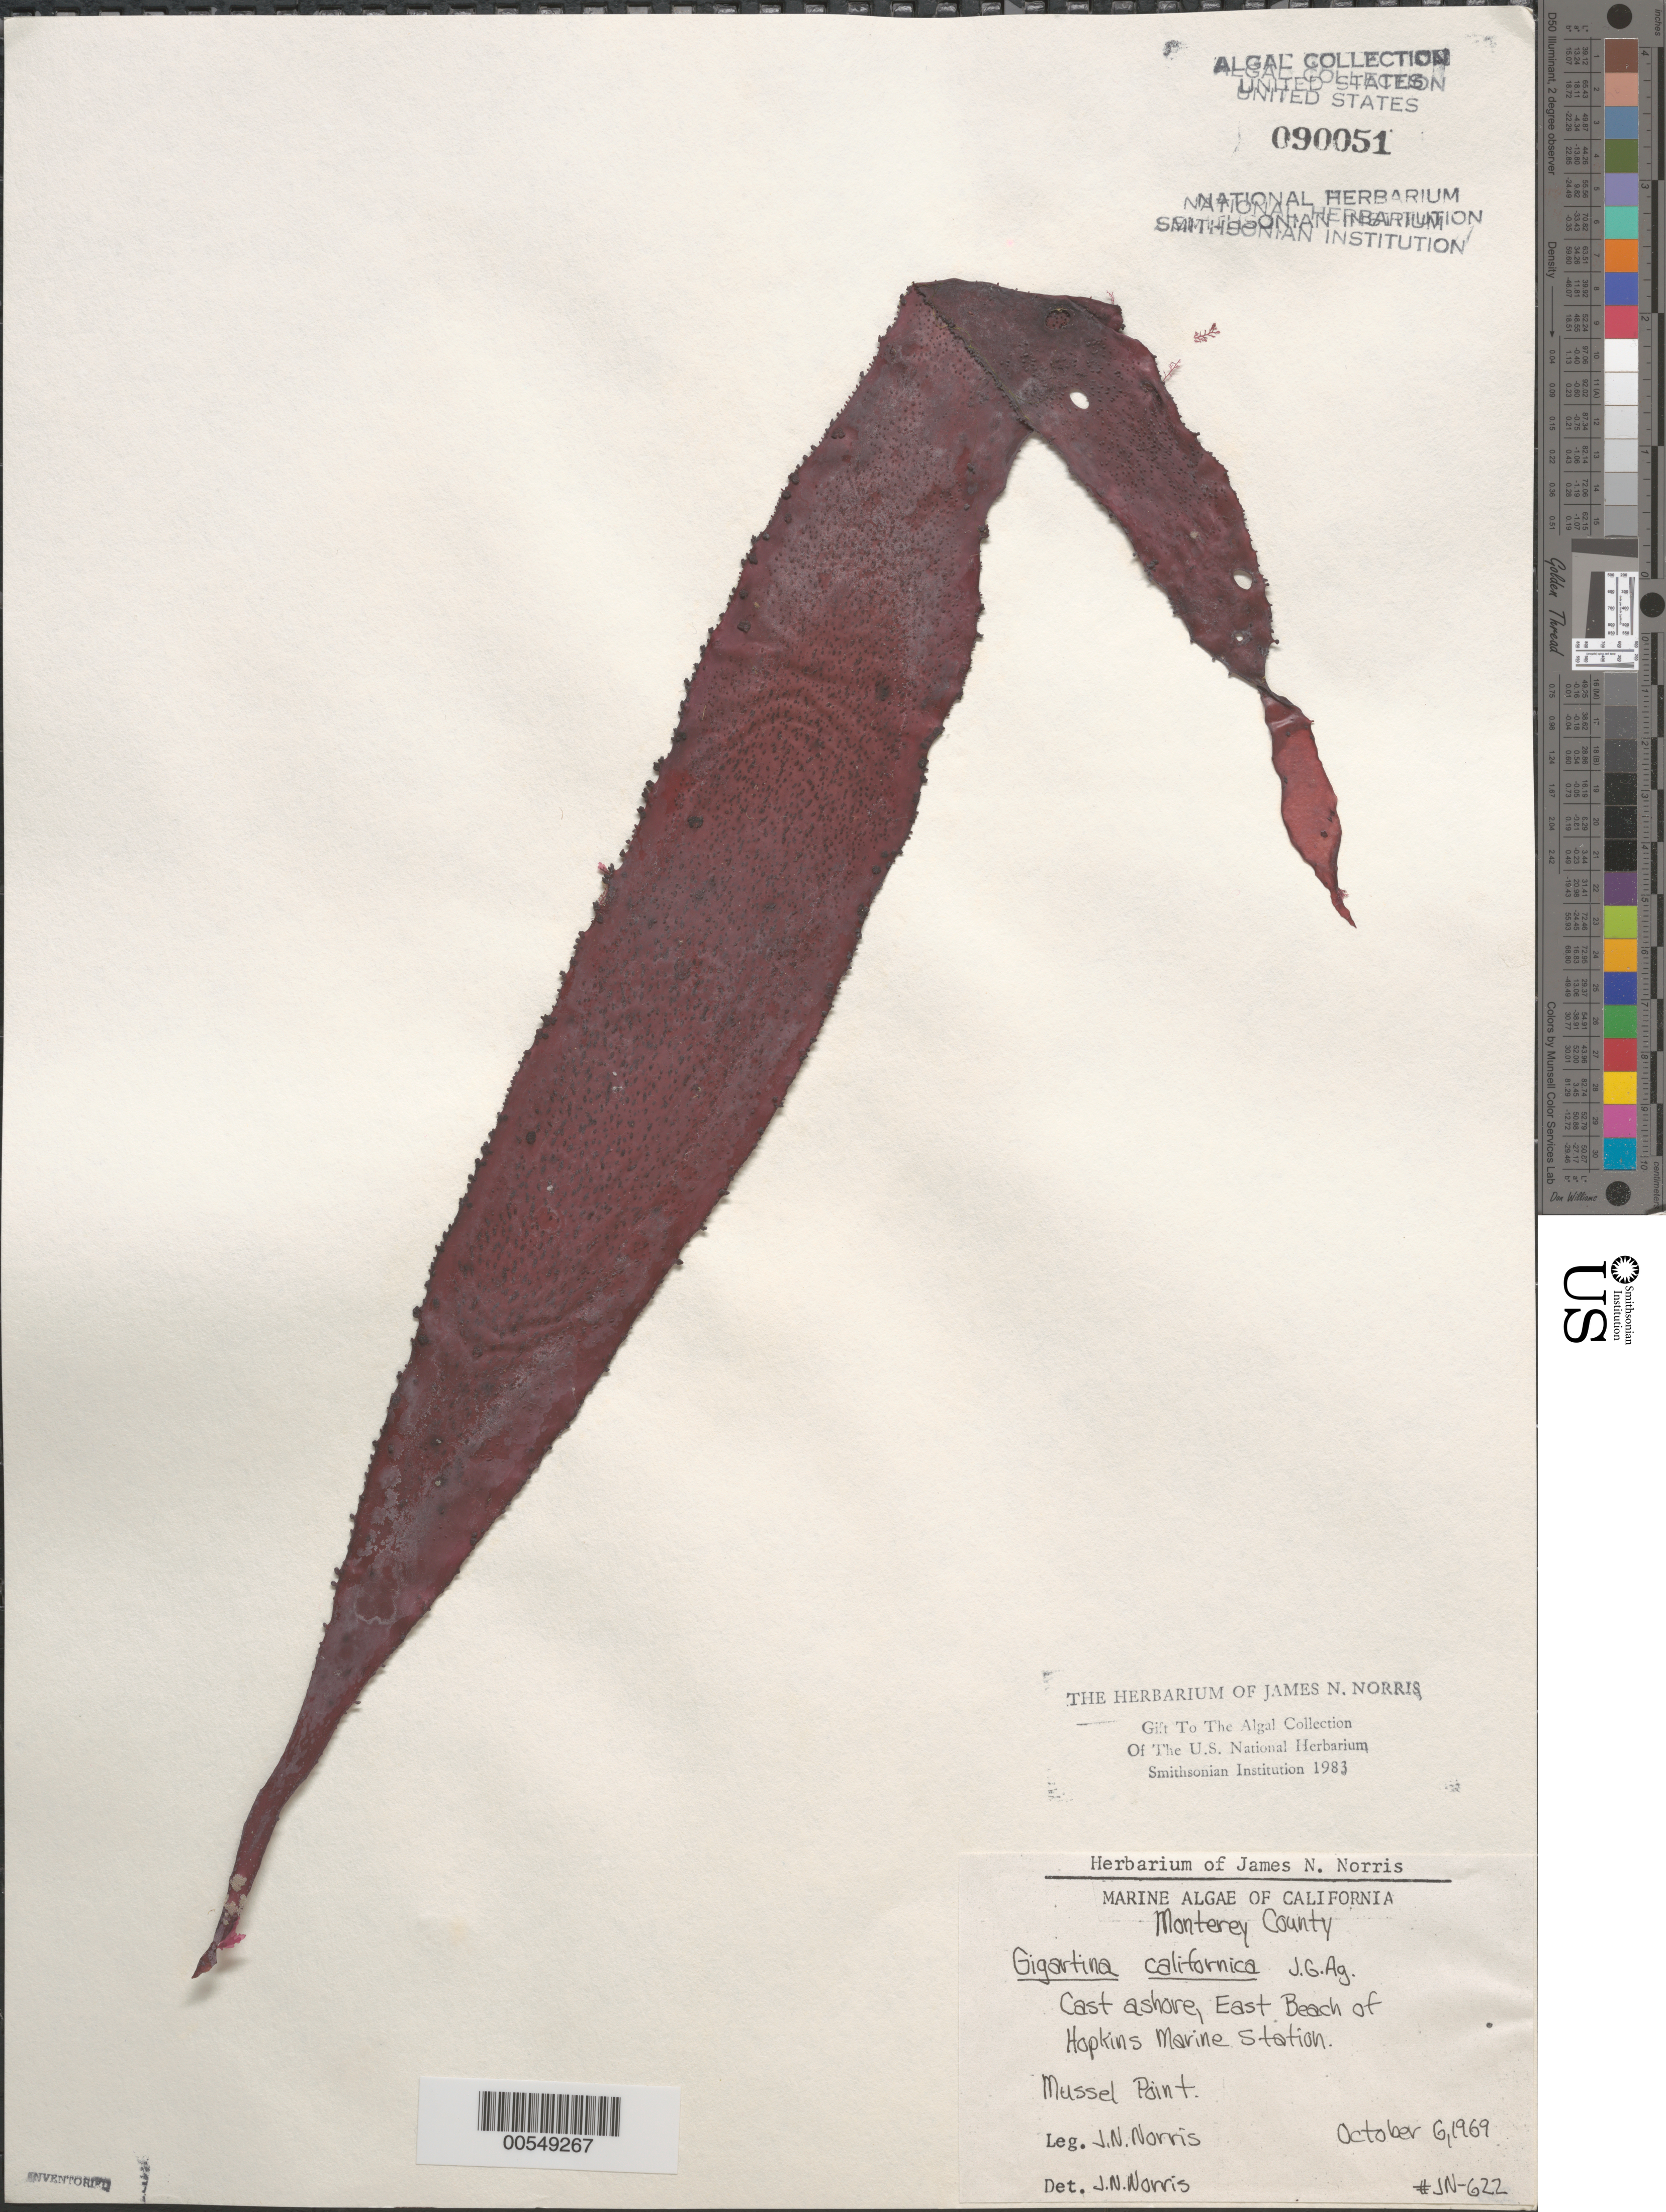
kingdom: Plantae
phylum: Rhodophyta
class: Florideophyceae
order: Gigartinales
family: Gigartinaceae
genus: Chondracanthus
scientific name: Chondracanthus corymbiferus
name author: (Kütz.) Guiry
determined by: Algae name updating Project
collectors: J. N. Norris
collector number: JN-622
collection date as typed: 06 Oct 1969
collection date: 1969-10-06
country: United States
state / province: California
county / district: Monterey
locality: East Beach, Hopkins Marine Station, Mussel Point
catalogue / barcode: US 90051